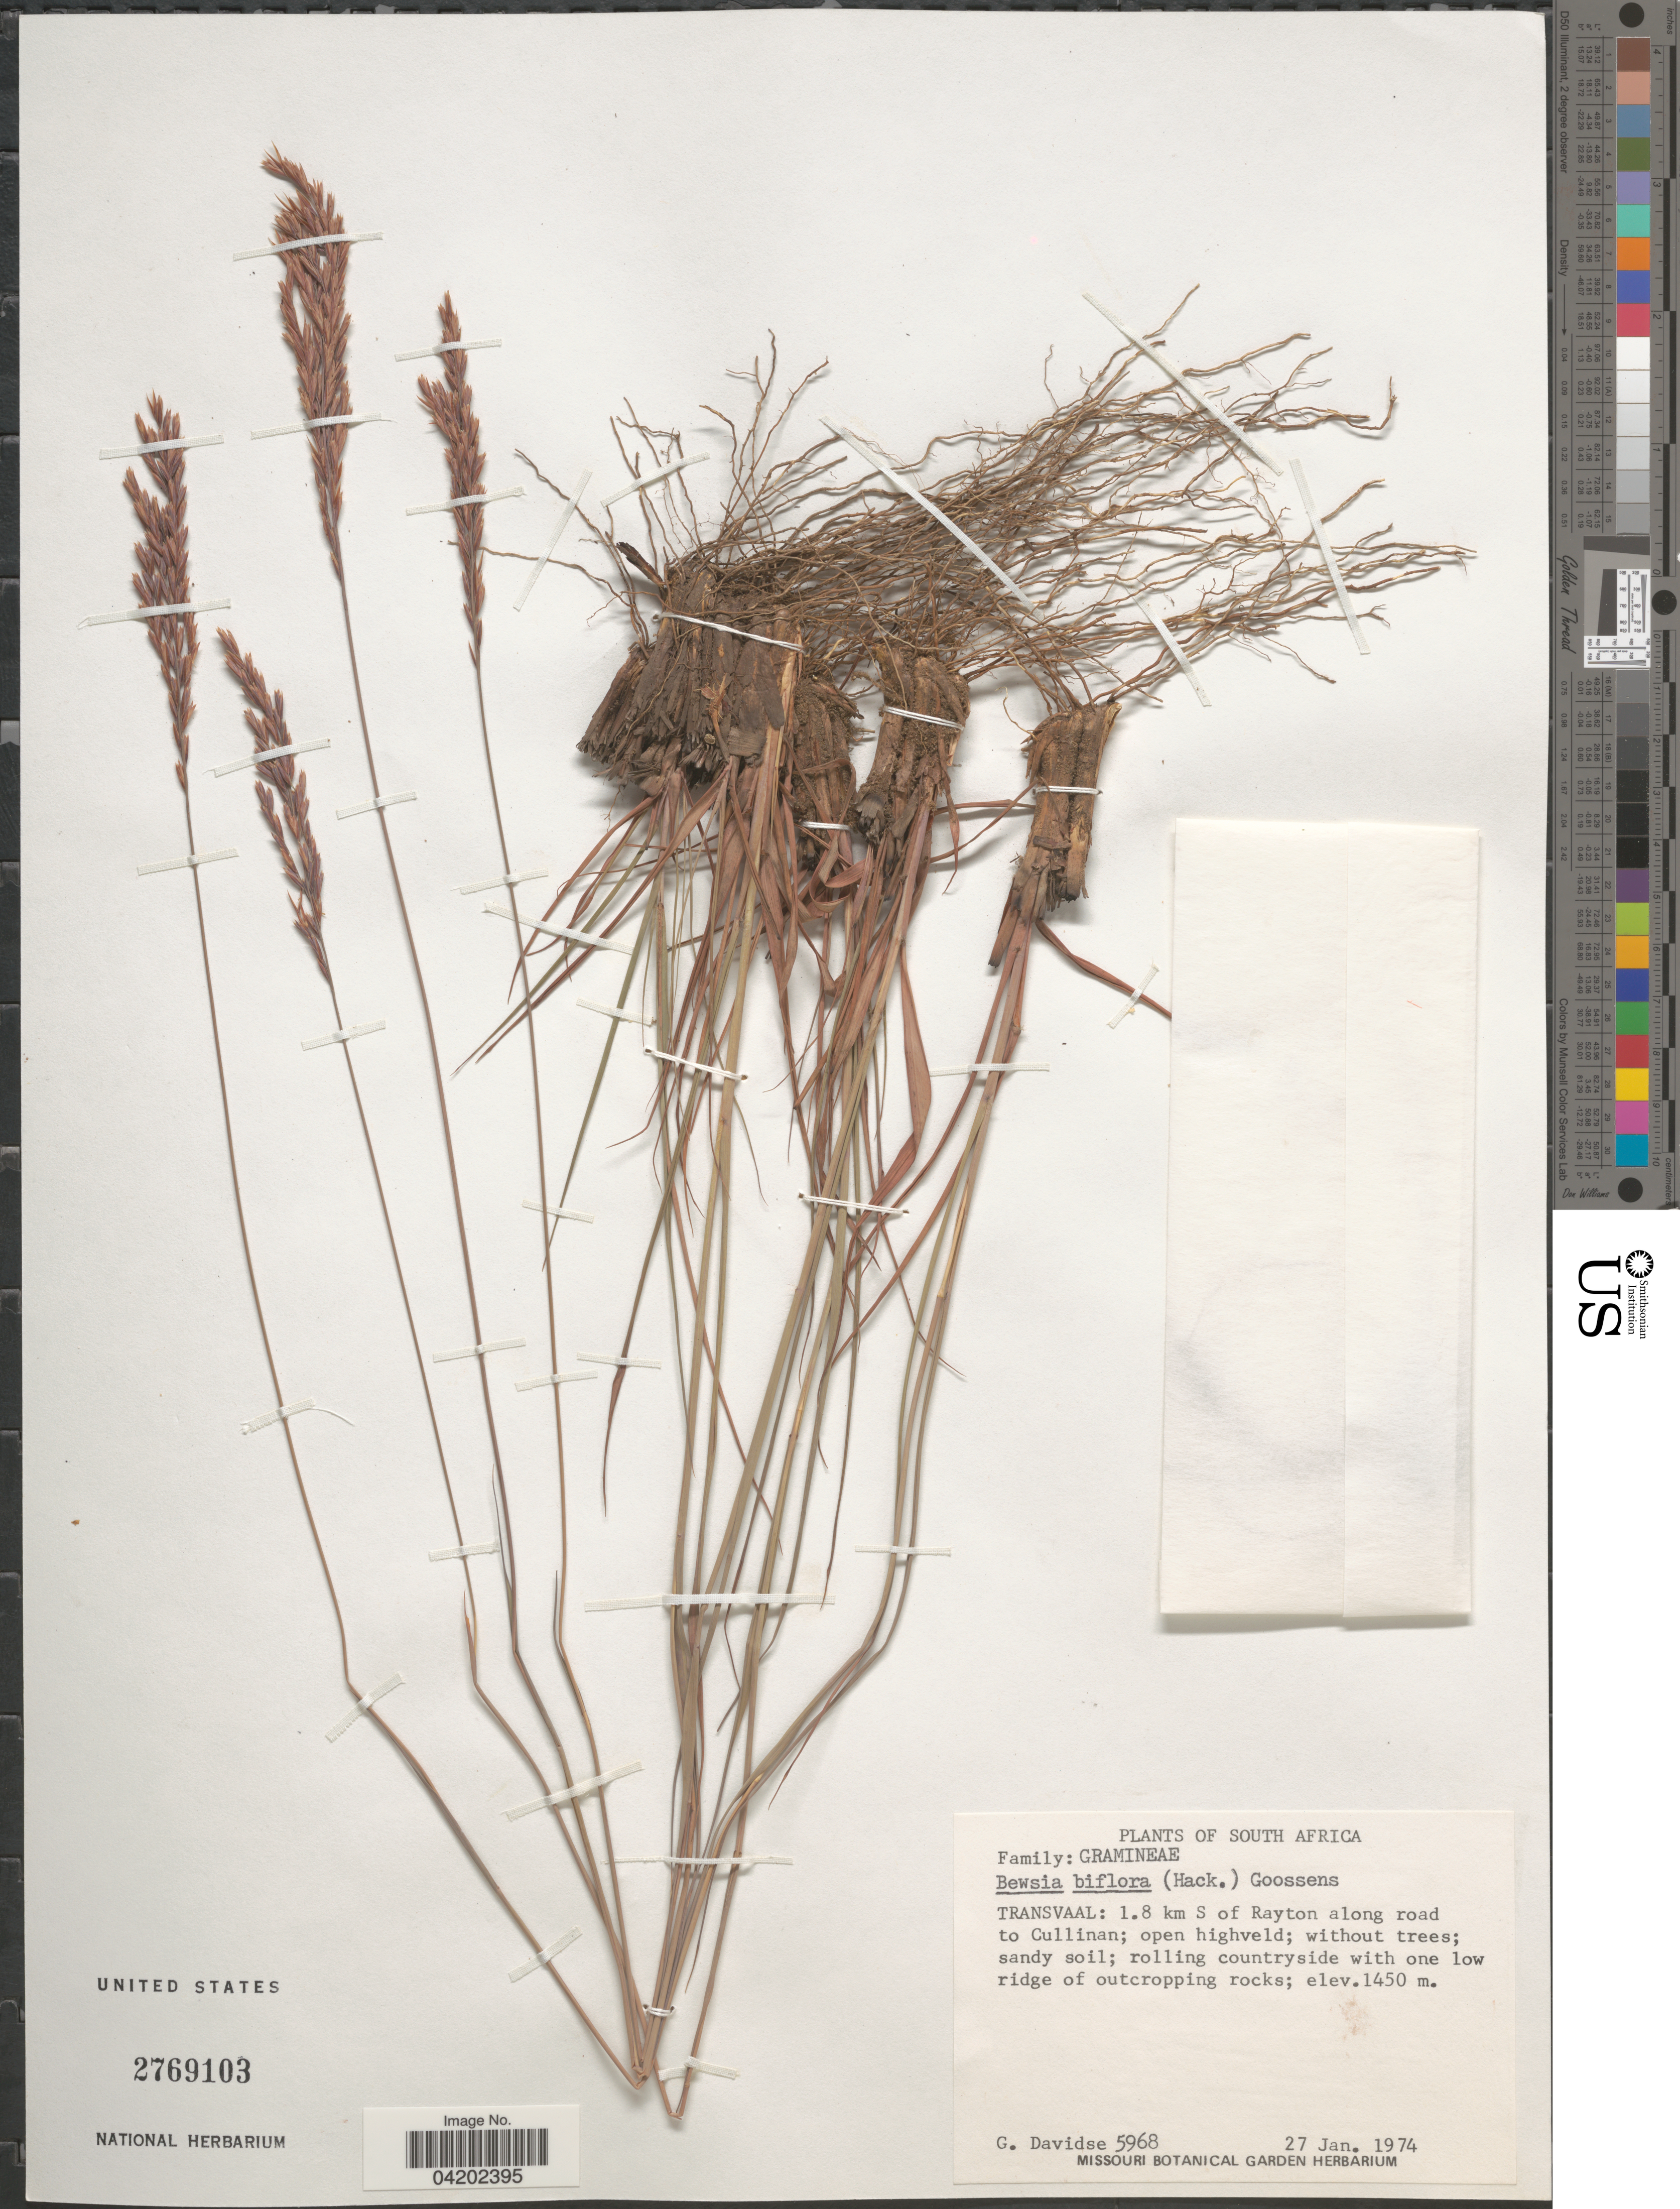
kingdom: Plantae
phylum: Tracheophyta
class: Liliopsida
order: Poales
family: Poaceae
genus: Bewsia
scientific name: Bewsia biflora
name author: (Hack.) Gooss.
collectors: G. Davidse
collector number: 5968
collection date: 1974-01-27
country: South Africa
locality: Transvaal: 1.8 km S of Rayton along road to Cullinan; open highveld; rolling countryside.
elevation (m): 1450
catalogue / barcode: US 2769103